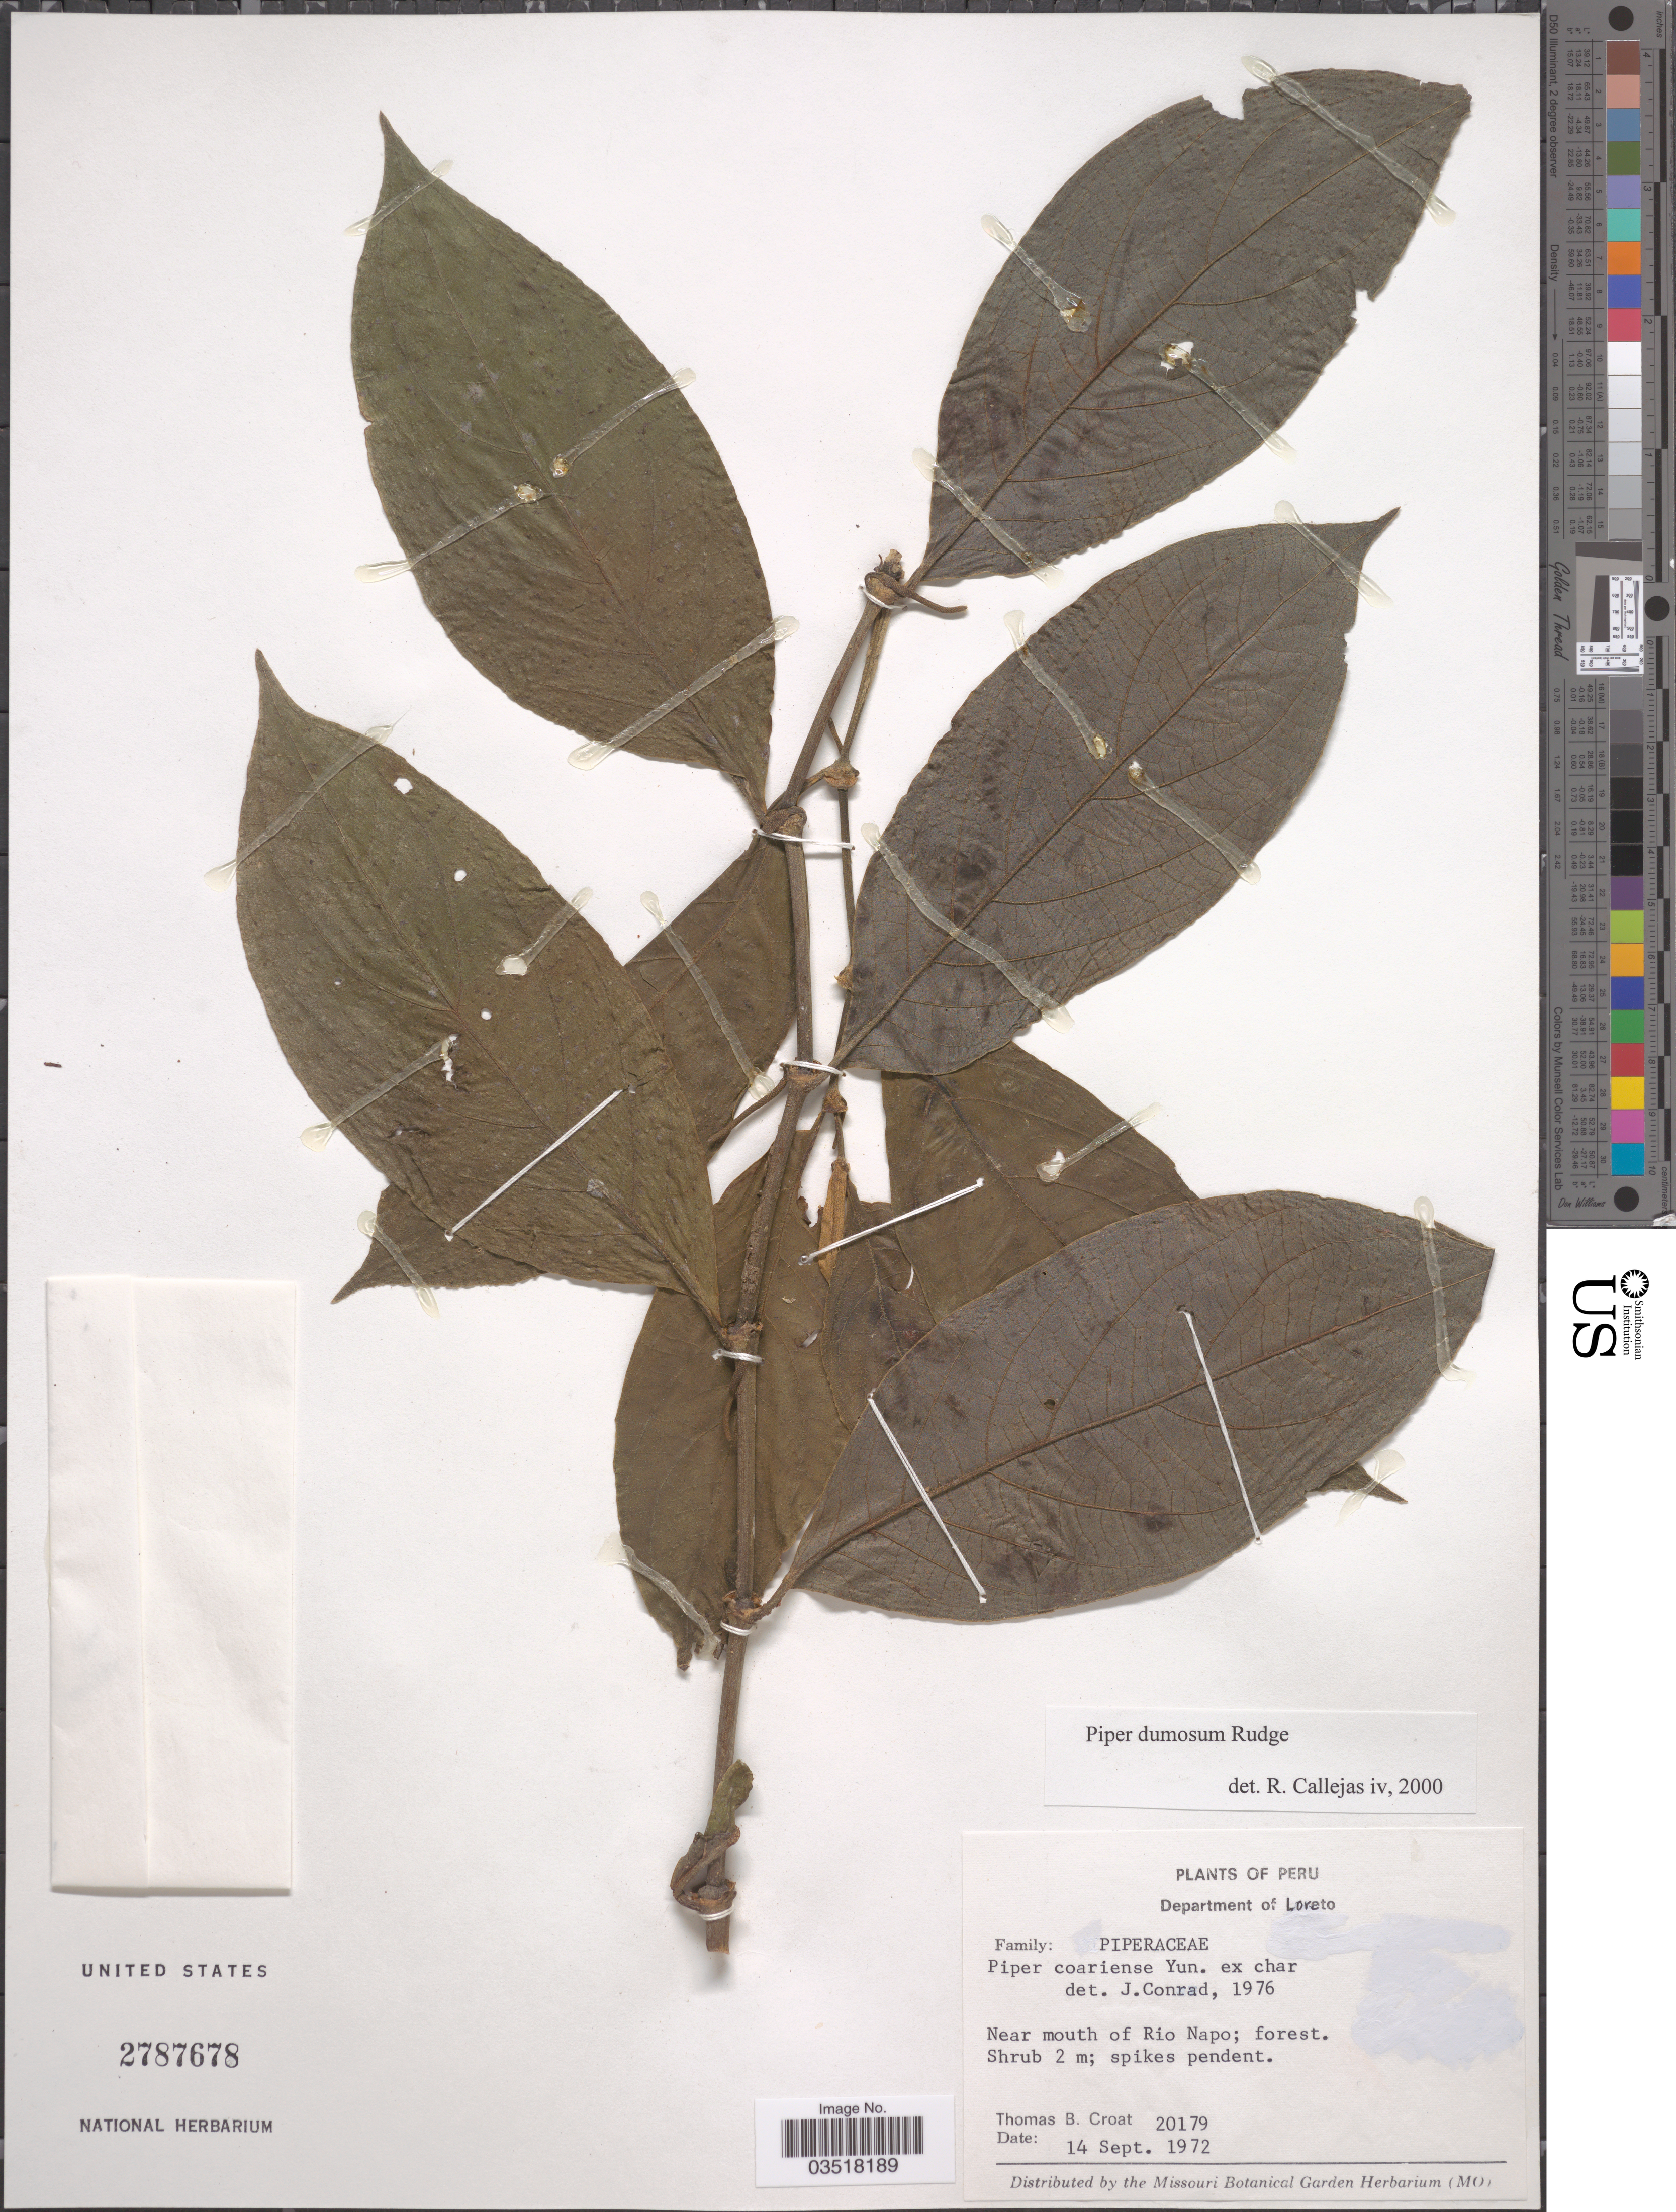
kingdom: Plantae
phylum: Tracheophyta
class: Magnoliopsida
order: Piperales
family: Piperaceae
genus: Piper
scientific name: Piper dumosum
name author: Rudge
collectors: T. B. Croat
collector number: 20179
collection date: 1972-09-14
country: Peru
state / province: Loreto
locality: Department of Loreto. Near mouth of Rio Napo.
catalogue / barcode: US 2787678